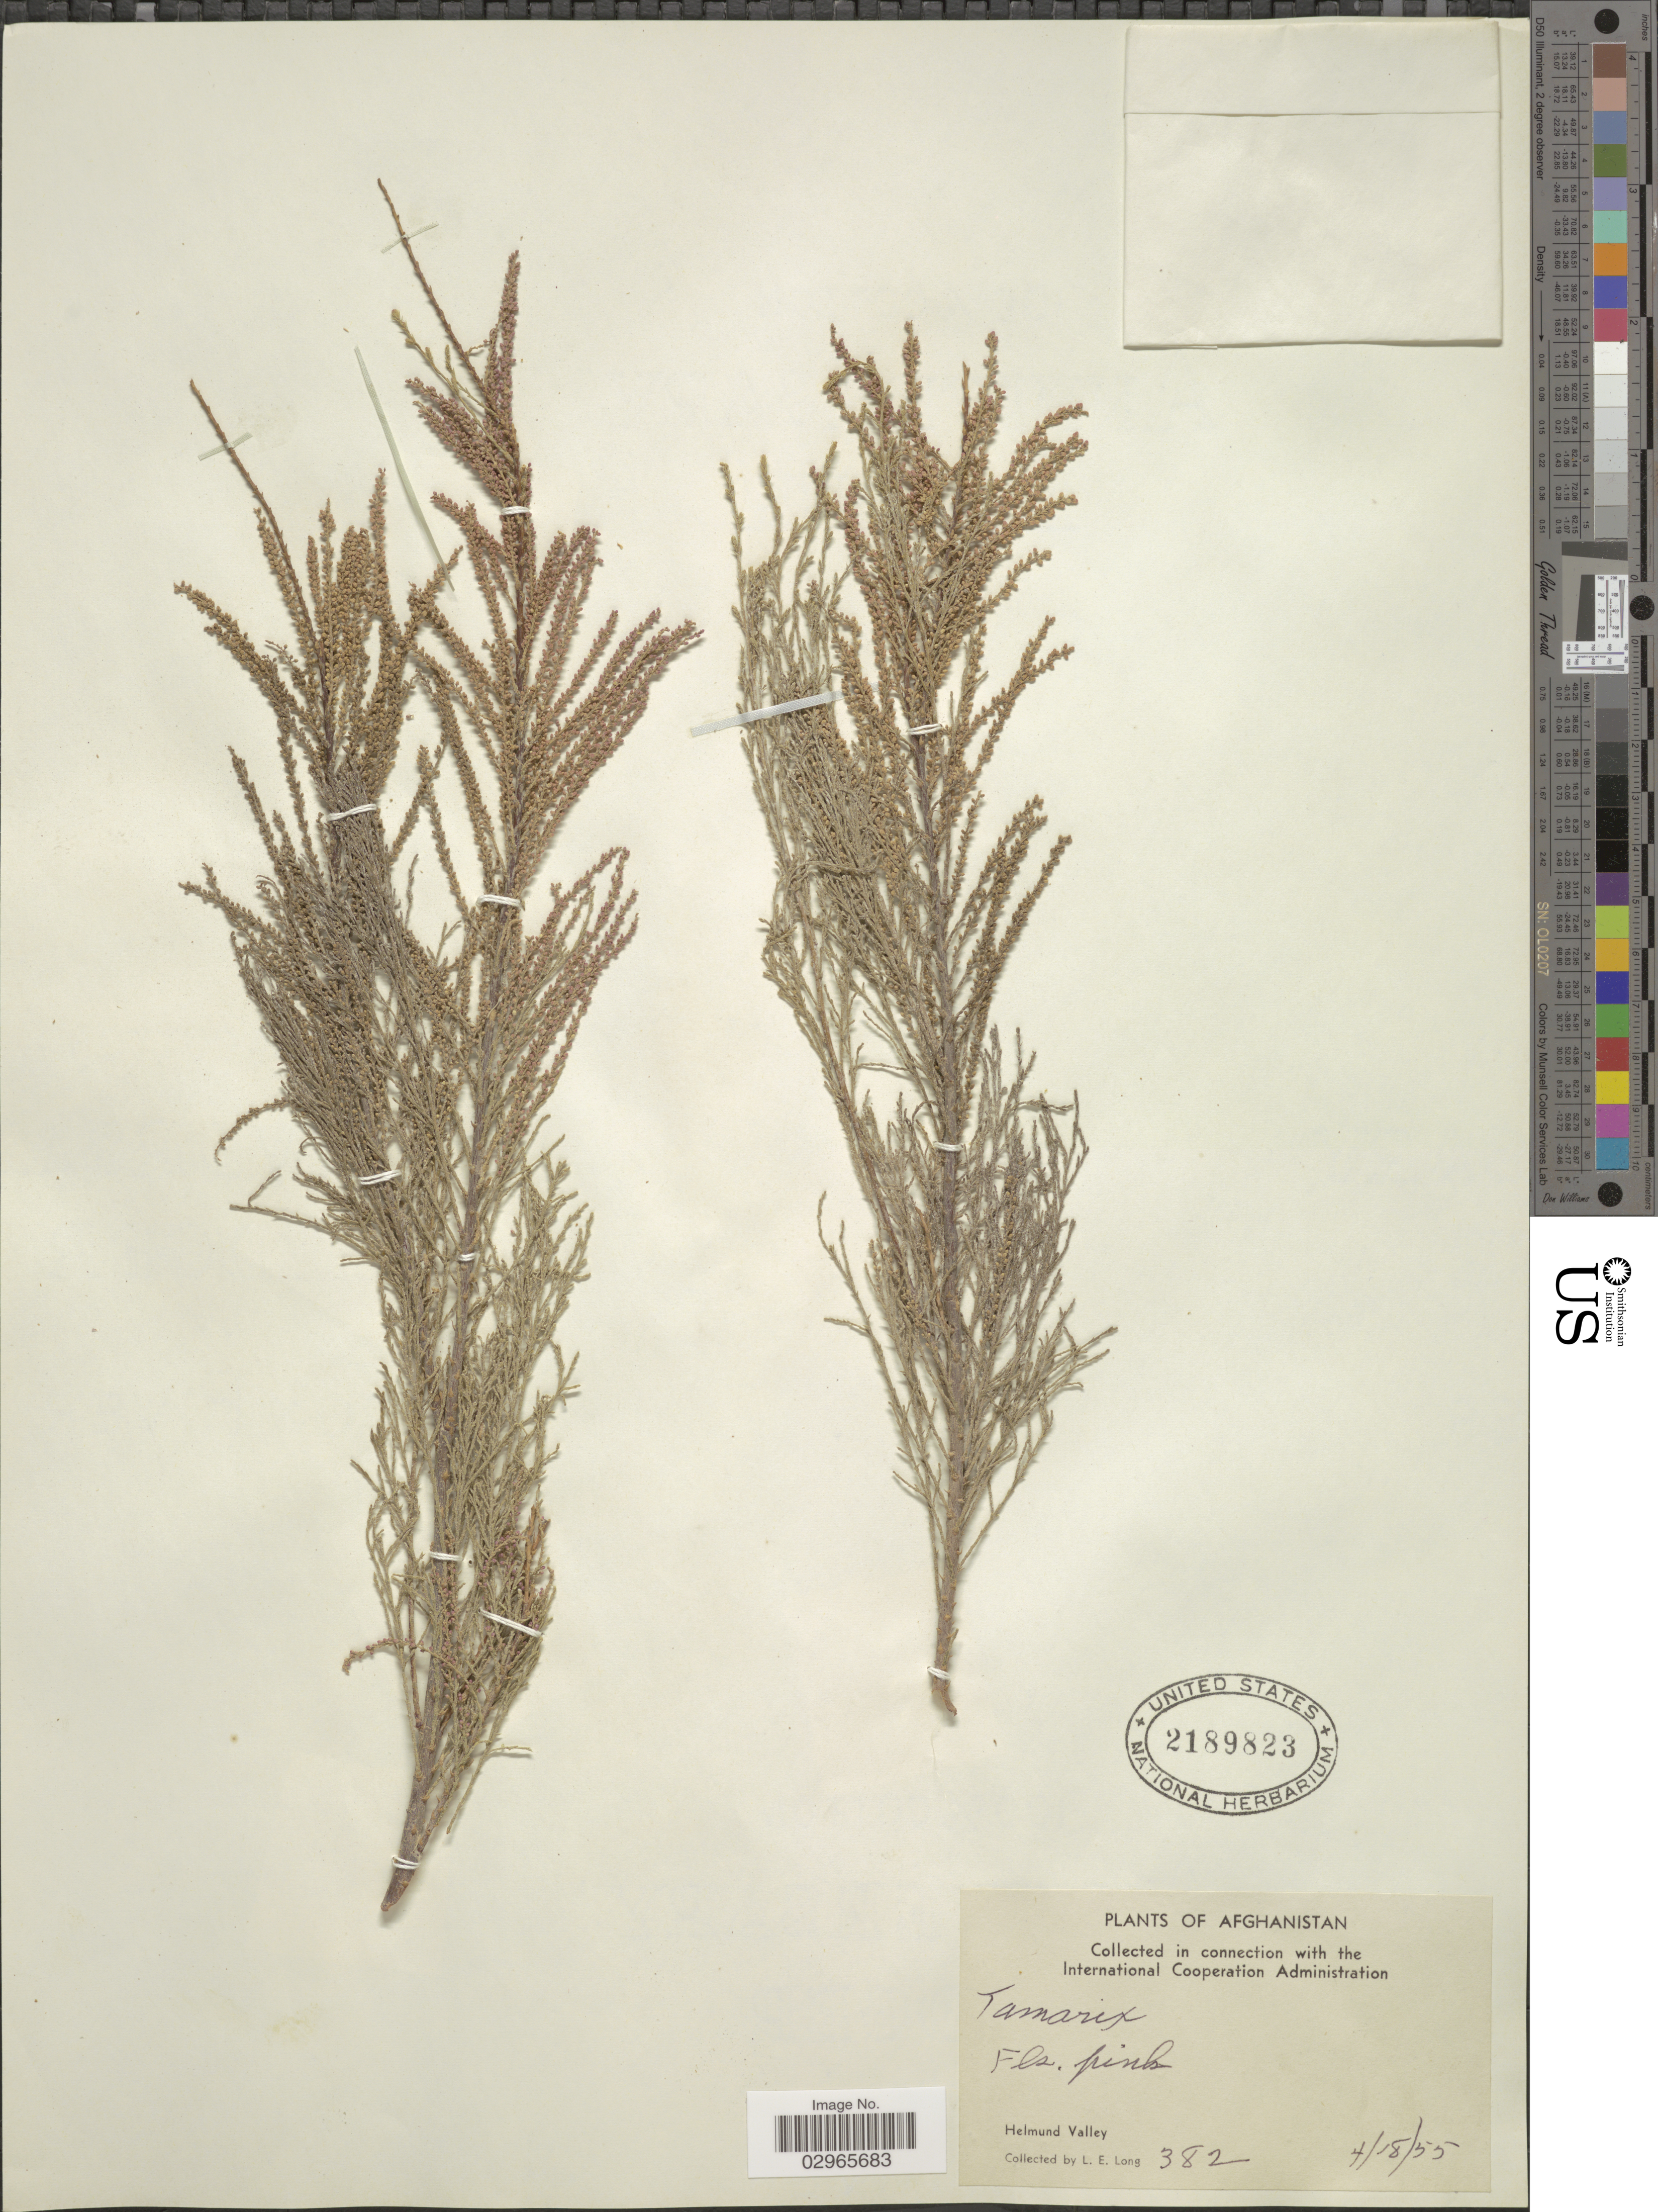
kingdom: Plantae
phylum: Tracheophyta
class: Magnoliopsida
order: Caryophyllales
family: Tamaricaceae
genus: Tamarix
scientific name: Tamarix sp.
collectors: L. E. Long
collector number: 382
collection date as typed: Transcribed d/m/y: 18/4/55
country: Afghanistan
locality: Helmund Valley.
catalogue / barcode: US 2189823